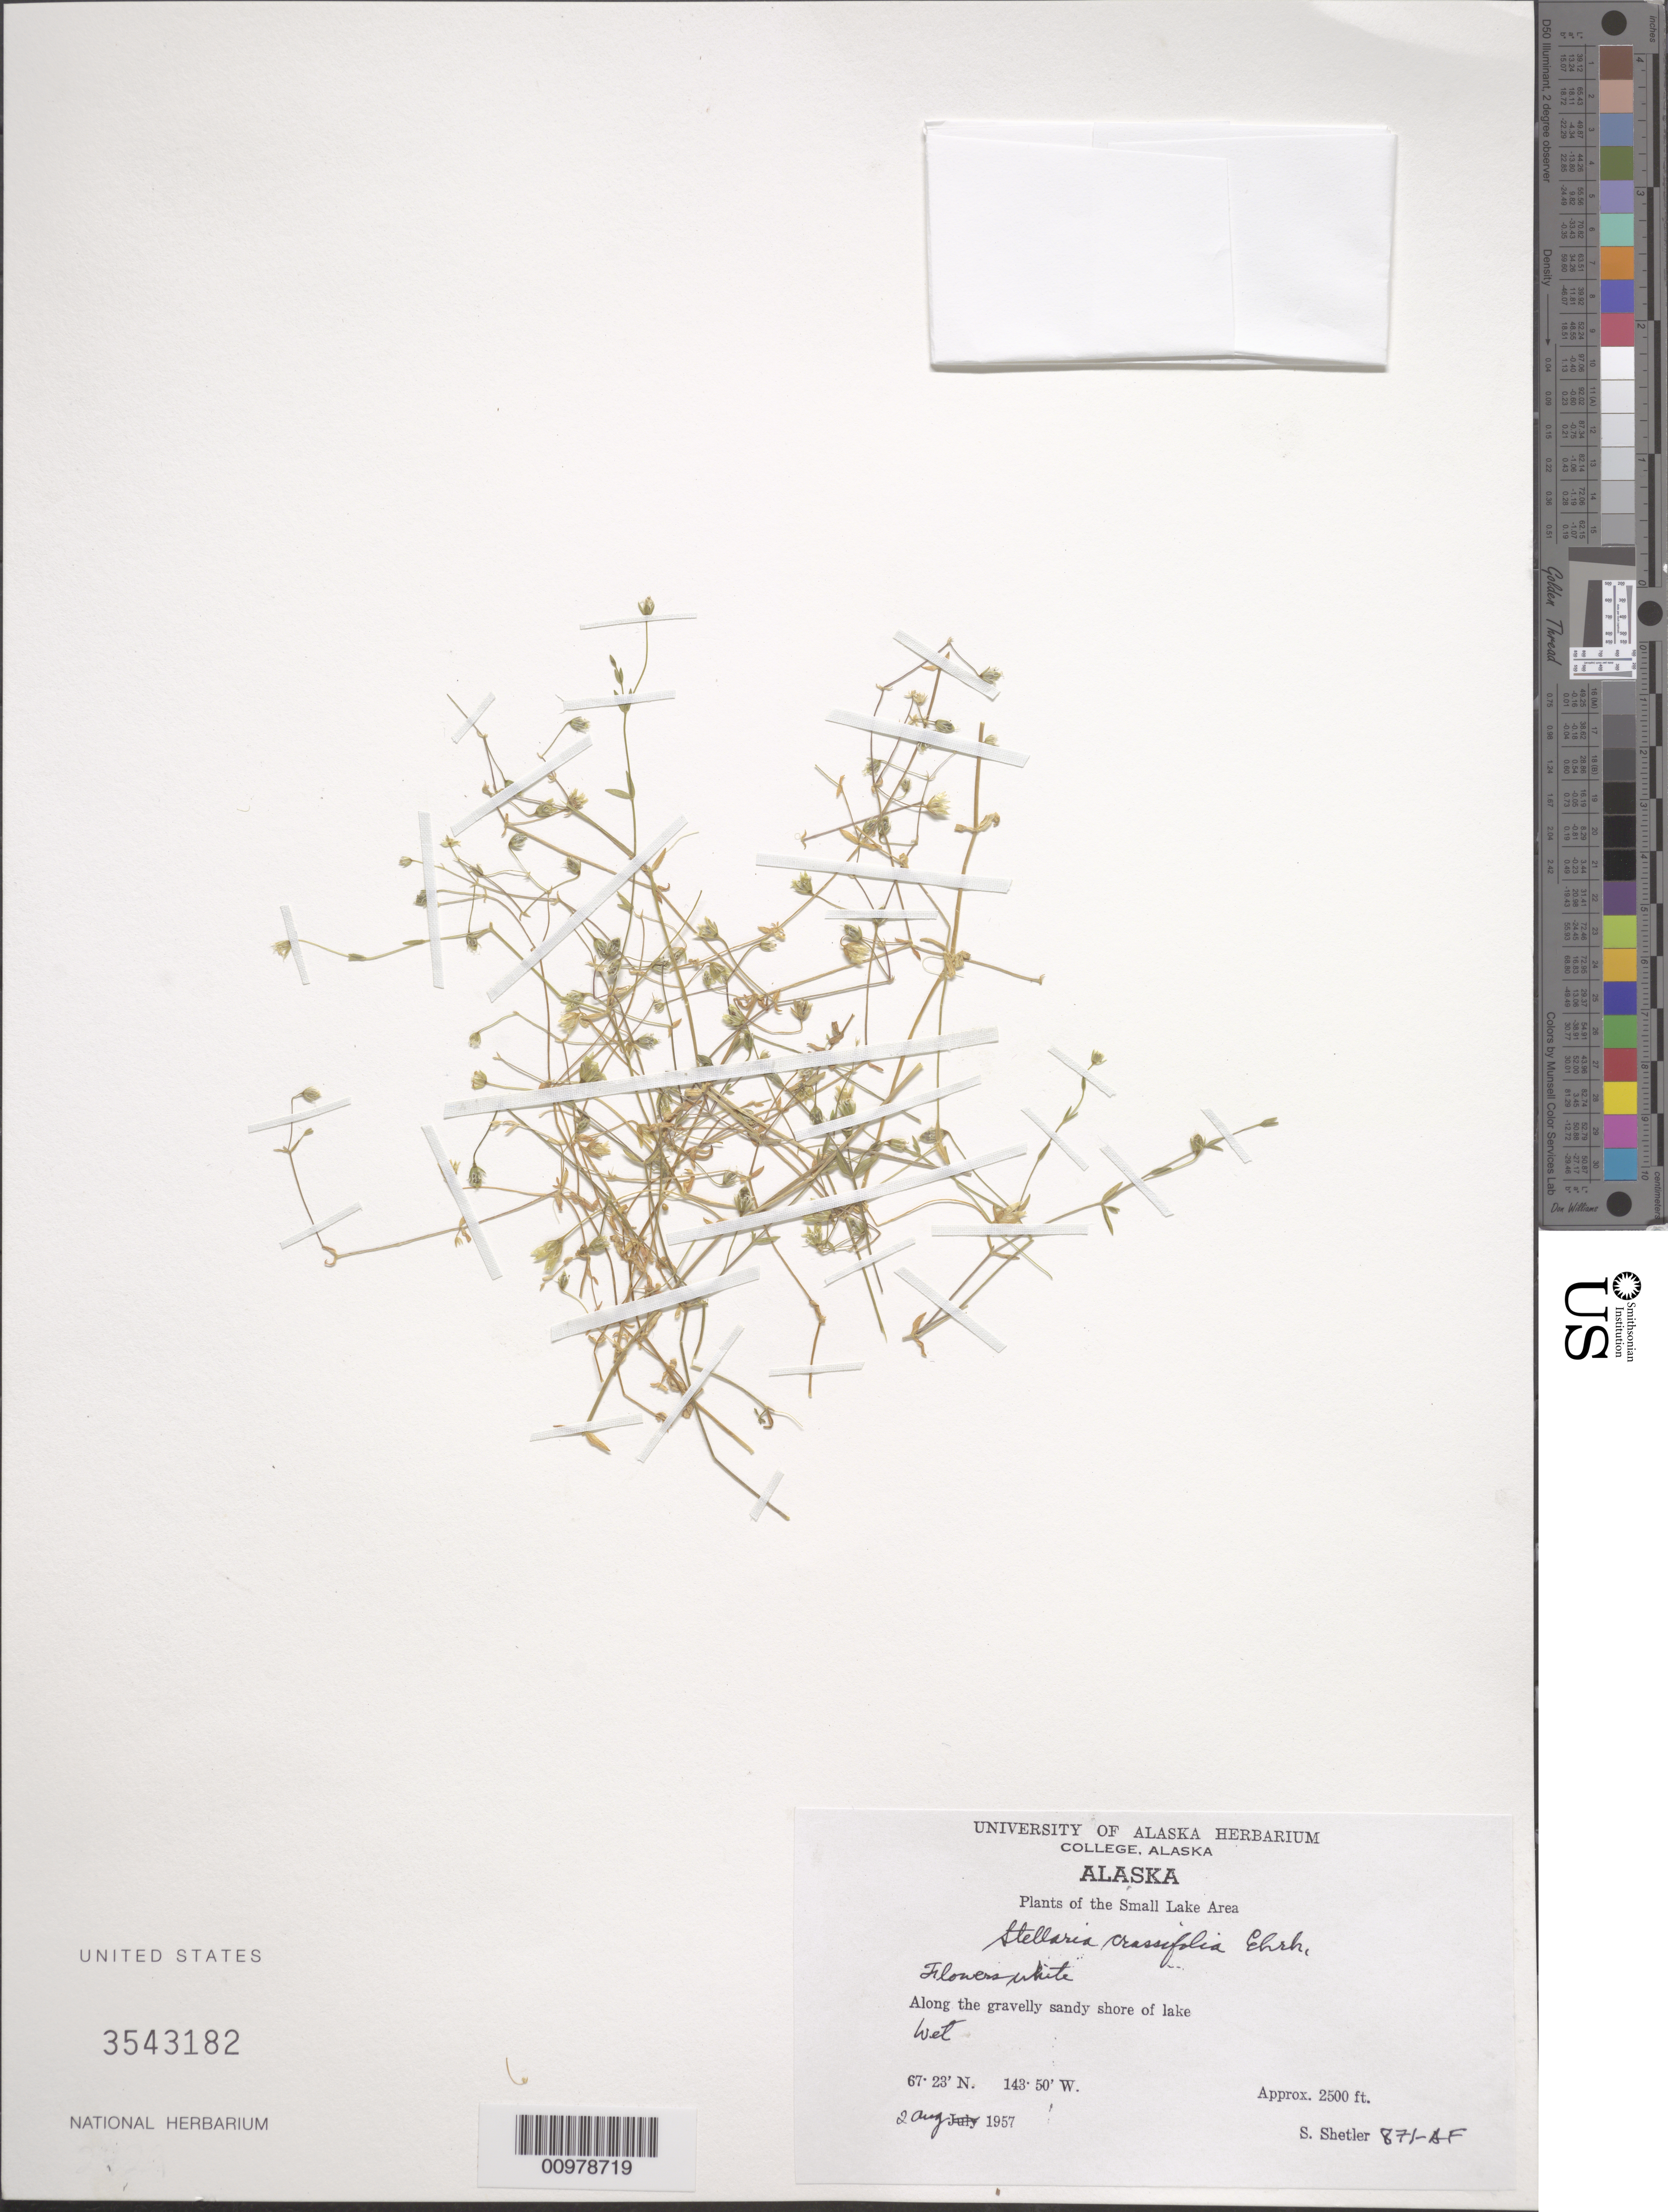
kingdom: Plantae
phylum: Tracheophyta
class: Magnoliopsida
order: Caryophyllales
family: Caryophyllaceae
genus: Stellaria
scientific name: Stellaria crassifolia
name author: Ehrh.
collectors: S. Shetler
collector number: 871-AF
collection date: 1957-08-02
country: United States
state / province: Alaska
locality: The Small Lake Area. Along the gravelly sandy shore of lake.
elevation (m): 762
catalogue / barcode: US 3543182